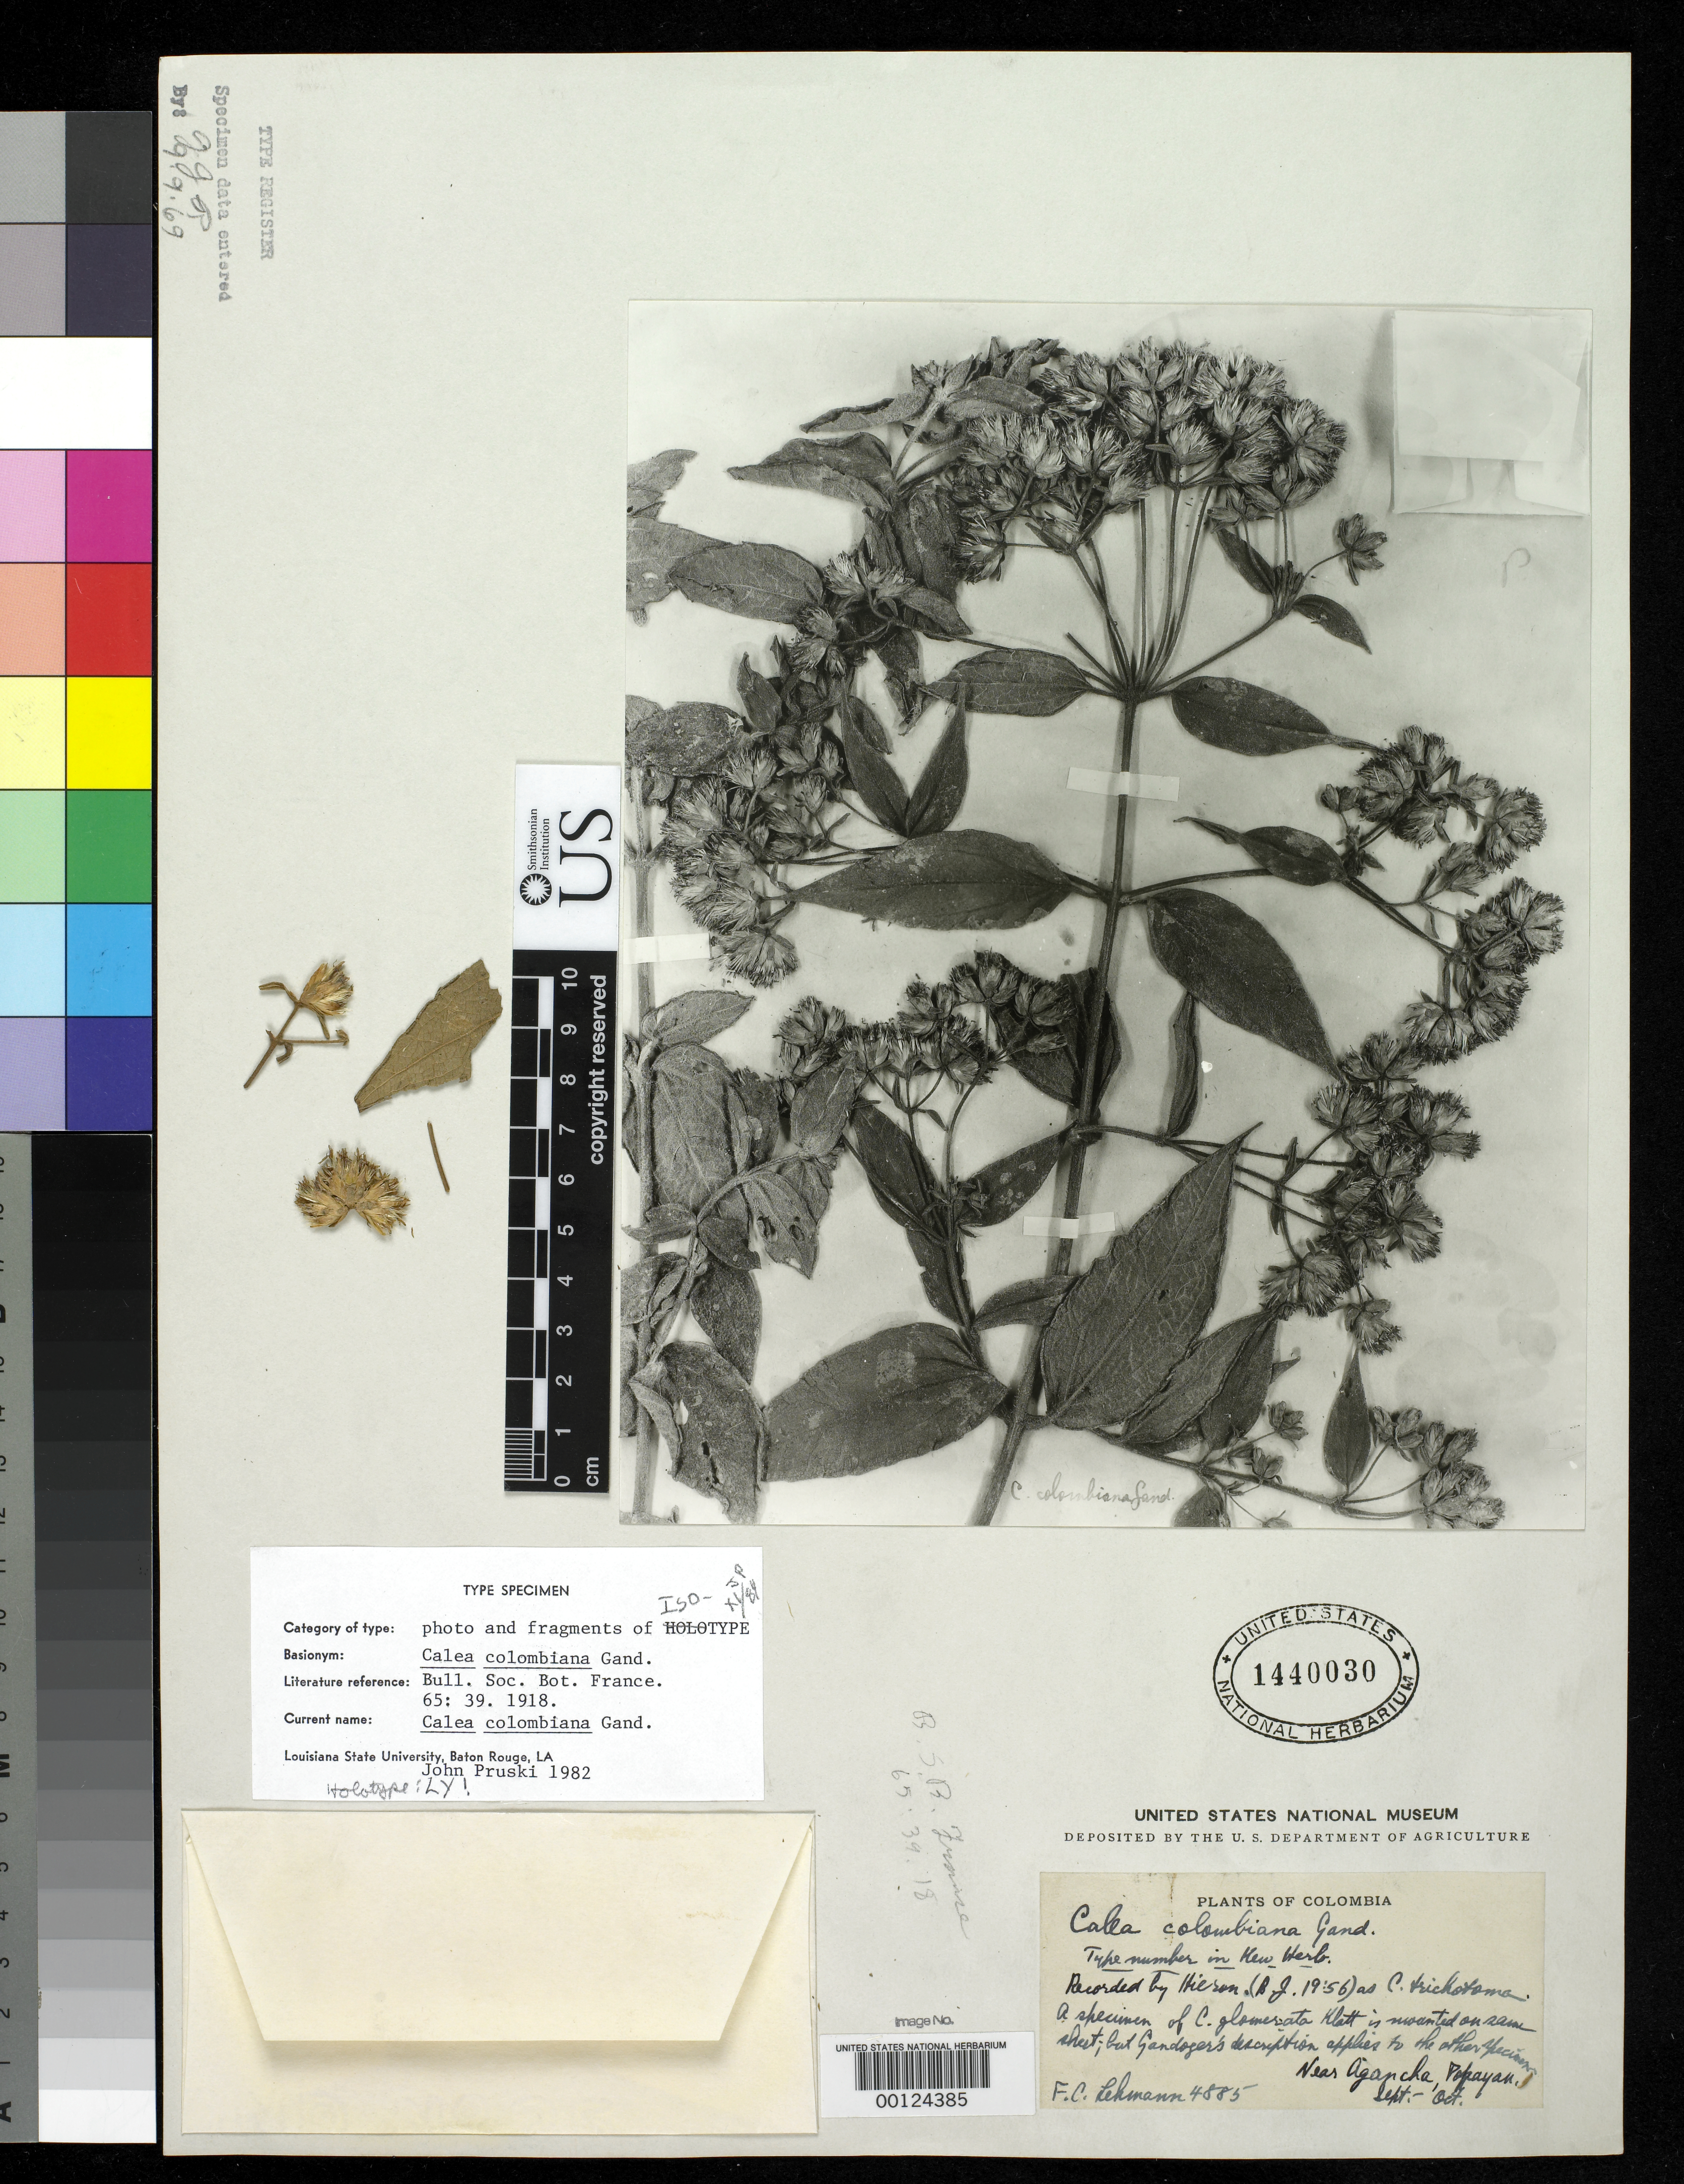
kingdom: Plantae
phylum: Tracheophyta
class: Magnoliopsida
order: Asterales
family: Asteraceae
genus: Calea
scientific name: Calea colombiana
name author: Gand.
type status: Type Fragment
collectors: F. C. Lehmann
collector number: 4885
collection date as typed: Sep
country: Colombia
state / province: Cauca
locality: Popayan, Agancha.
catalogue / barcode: US 1440030